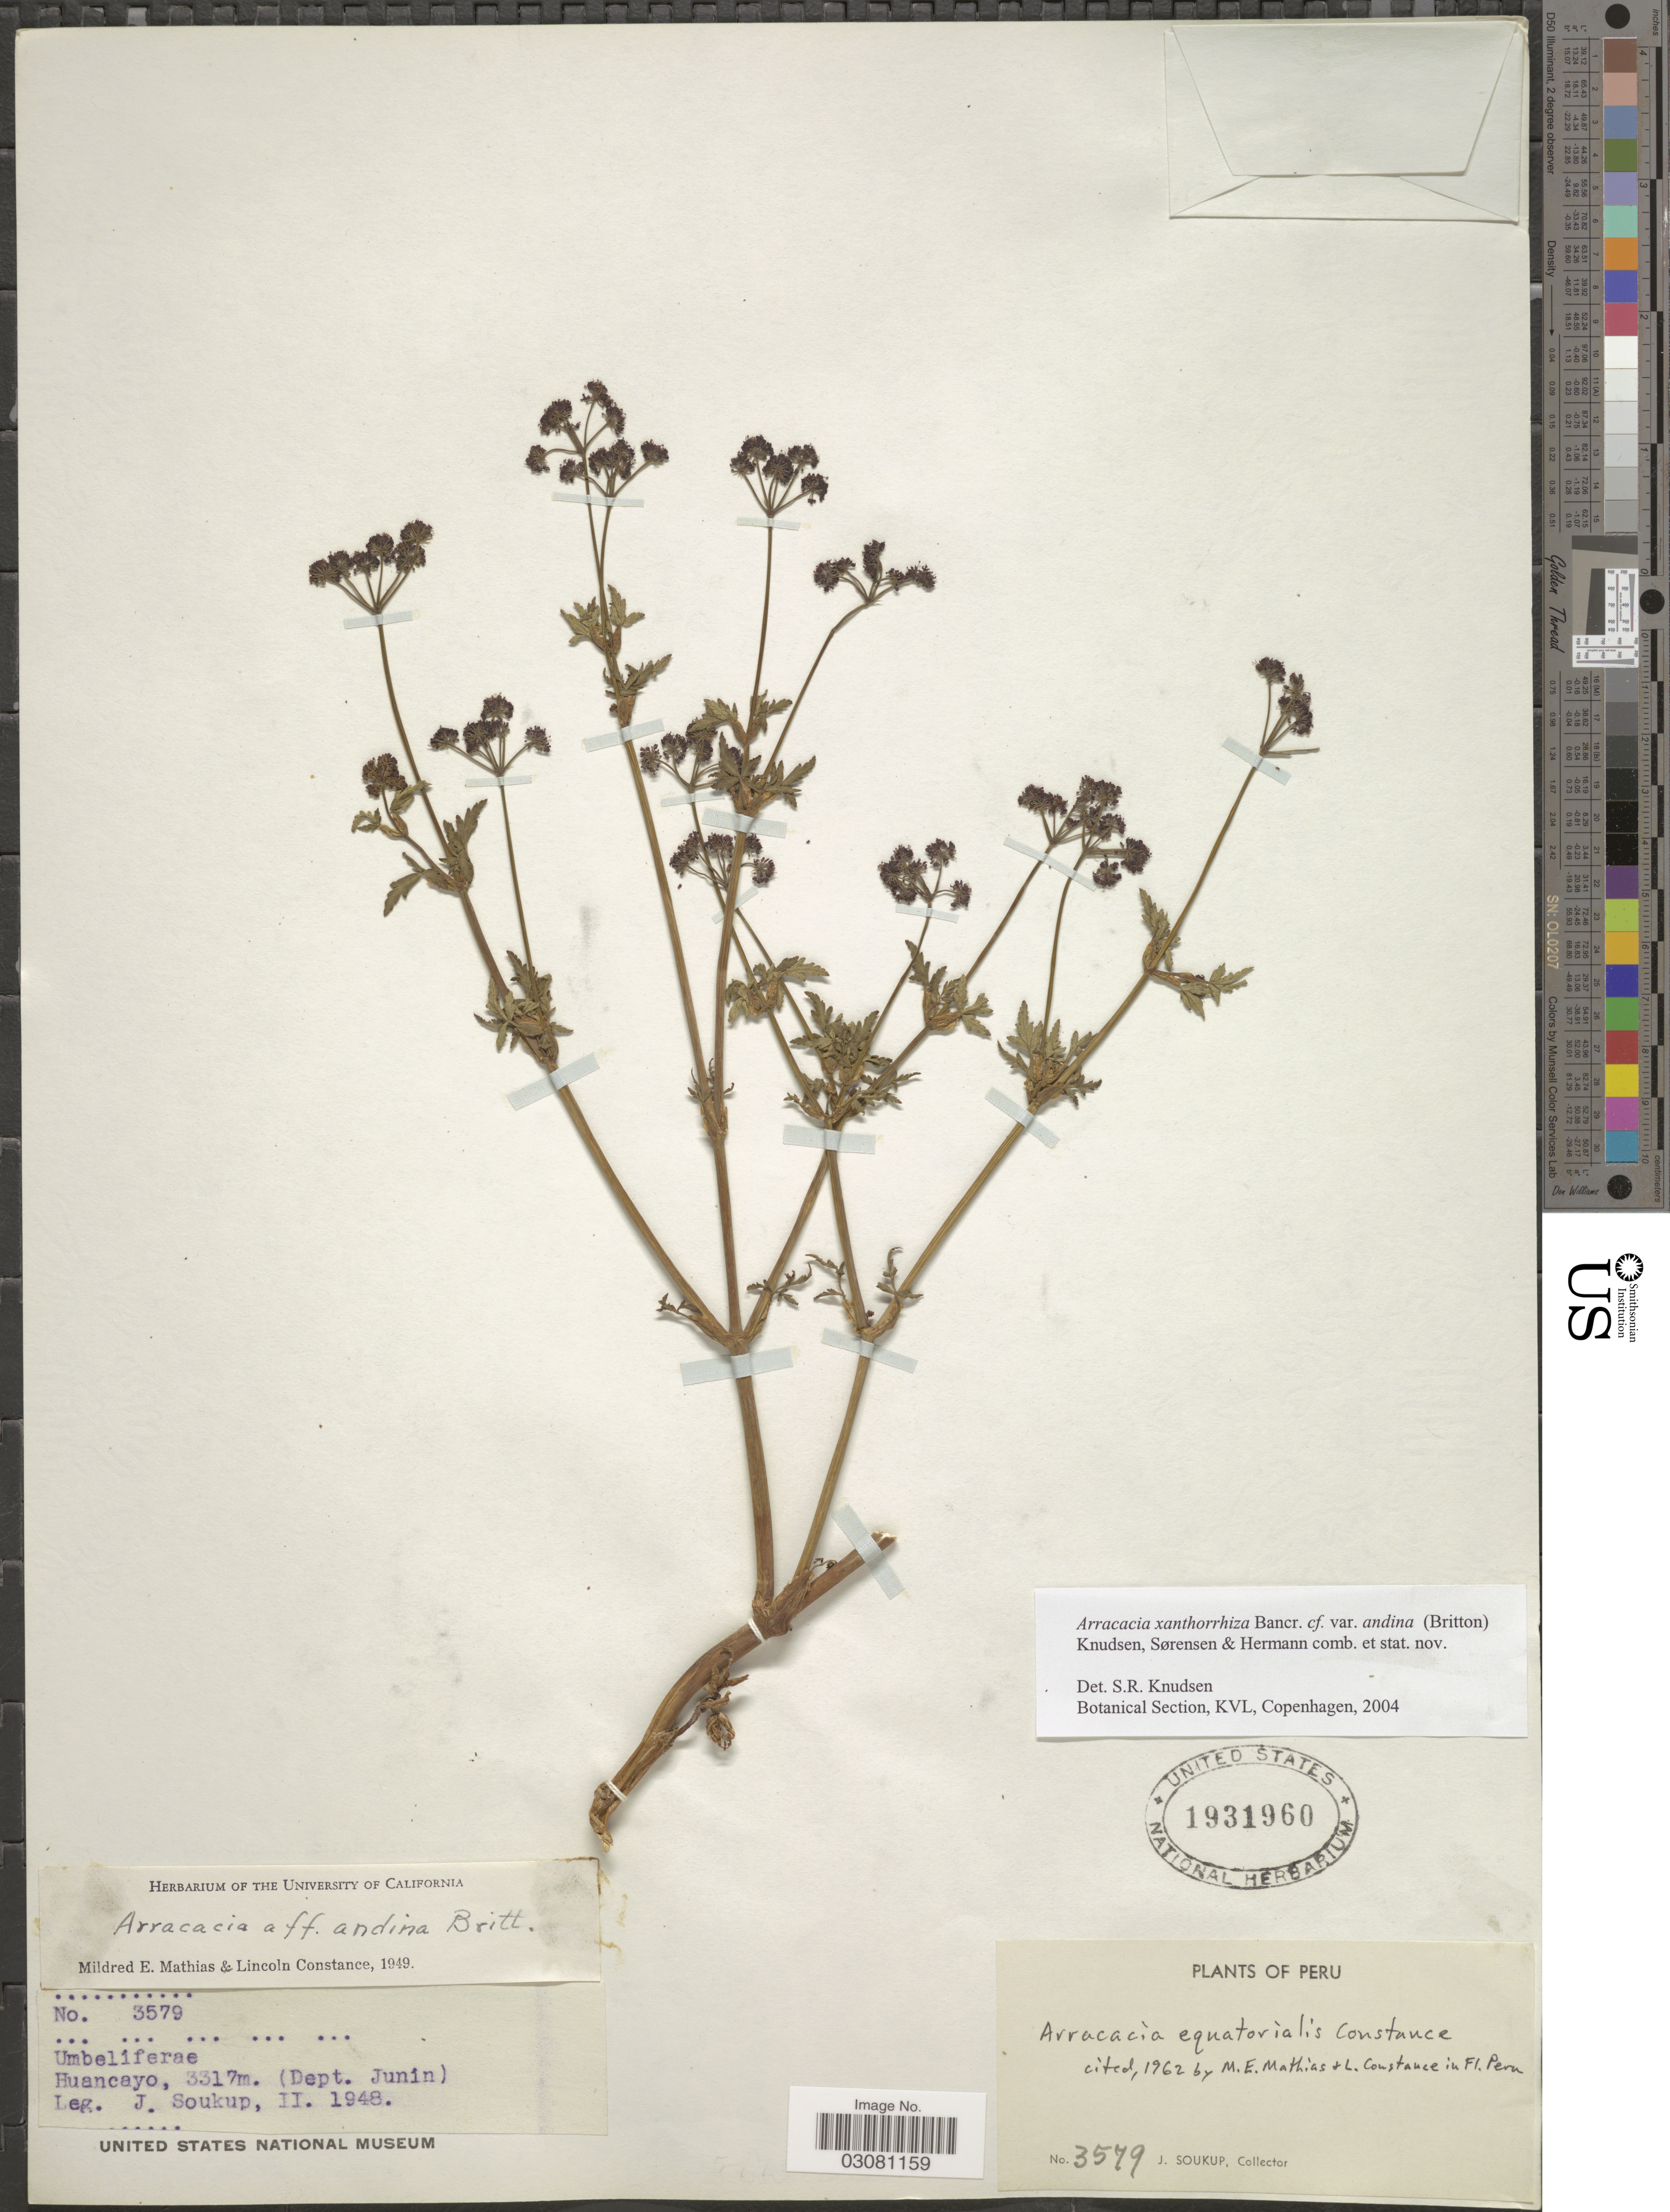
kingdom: Plantae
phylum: Tracheophyta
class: Magnoliopsida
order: Apiales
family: Apiaceae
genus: Arracacia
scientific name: Arracacia xanthorrhiza var. andina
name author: (Britton) S. Knudsen et al.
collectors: J. Soukup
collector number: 3579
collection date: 1948-02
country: Peru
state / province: Junín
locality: Huancayo, (Dept. Junin).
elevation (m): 3317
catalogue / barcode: US 1931960